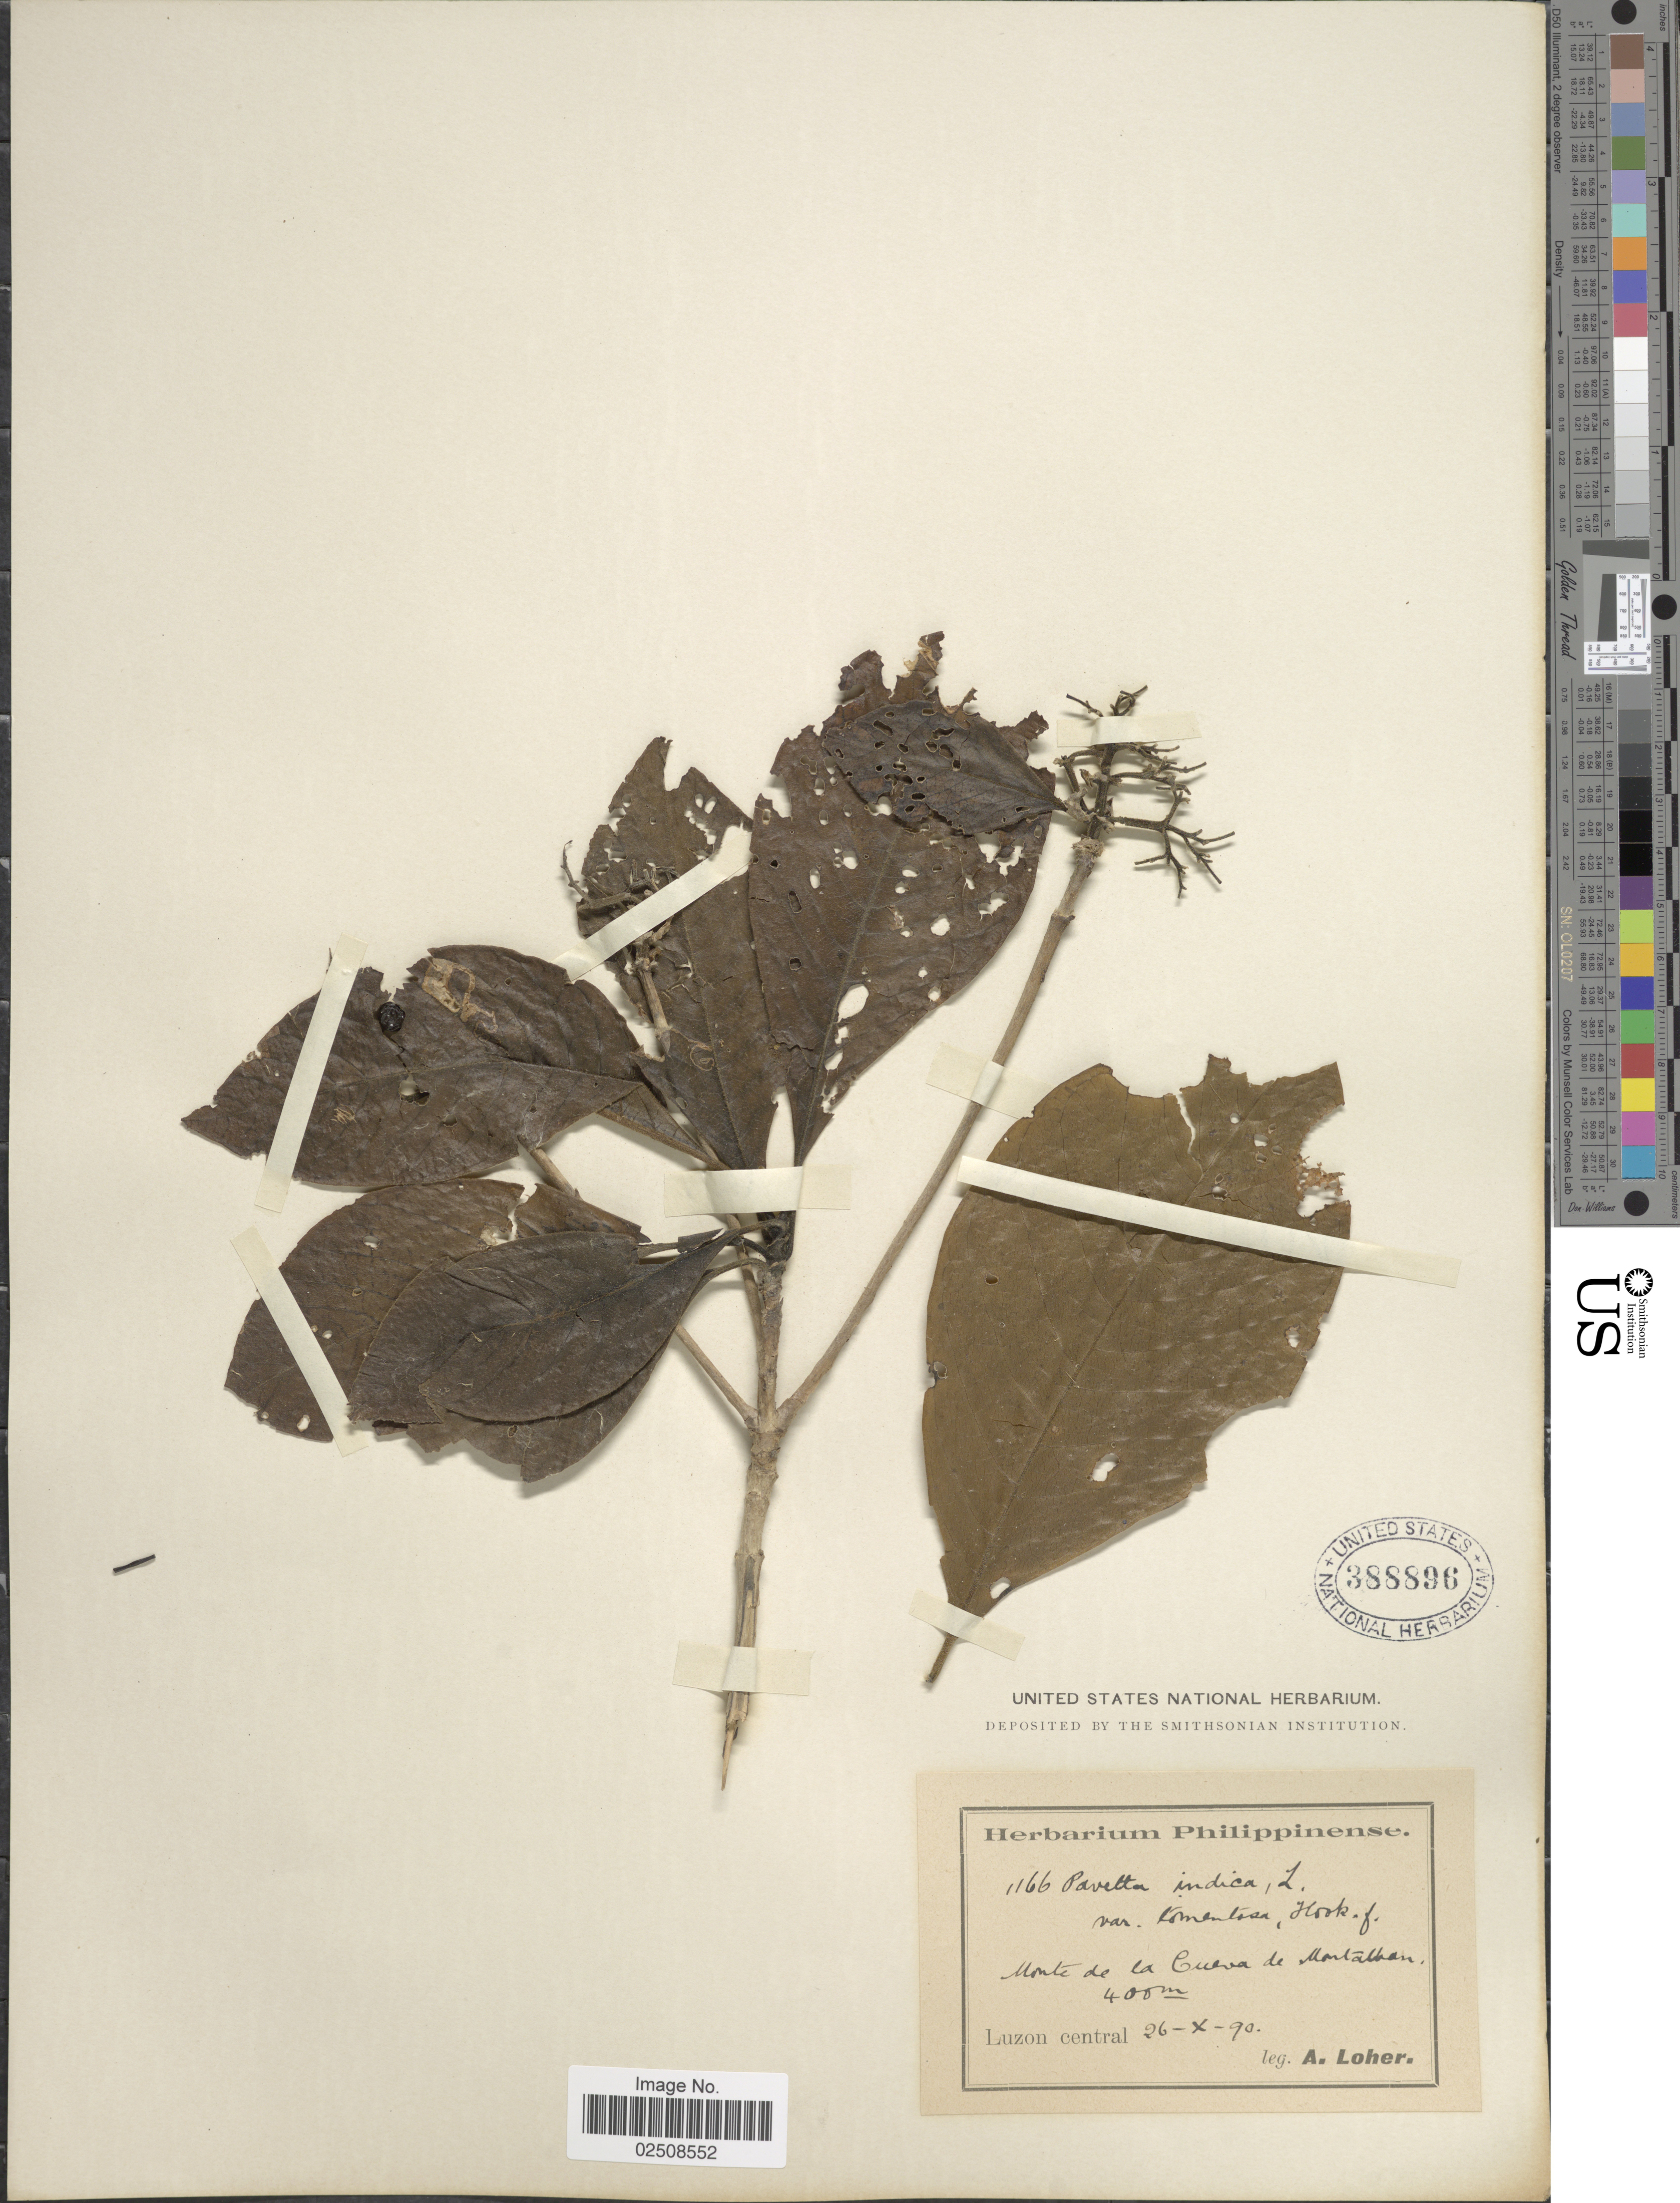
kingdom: Plantae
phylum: Tracheophyta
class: Magnoliopsida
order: Gentianales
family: Rubiaceae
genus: Pavetta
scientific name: Pavetta indica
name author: L.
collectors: A. Loher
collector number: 1166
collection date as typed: Transcribed d/m/y: 26/10/90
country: Philippines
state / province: Central Luzon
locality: Monte de la Cueva de Montalban. Luzon central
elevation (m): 400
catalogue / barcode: US 388896